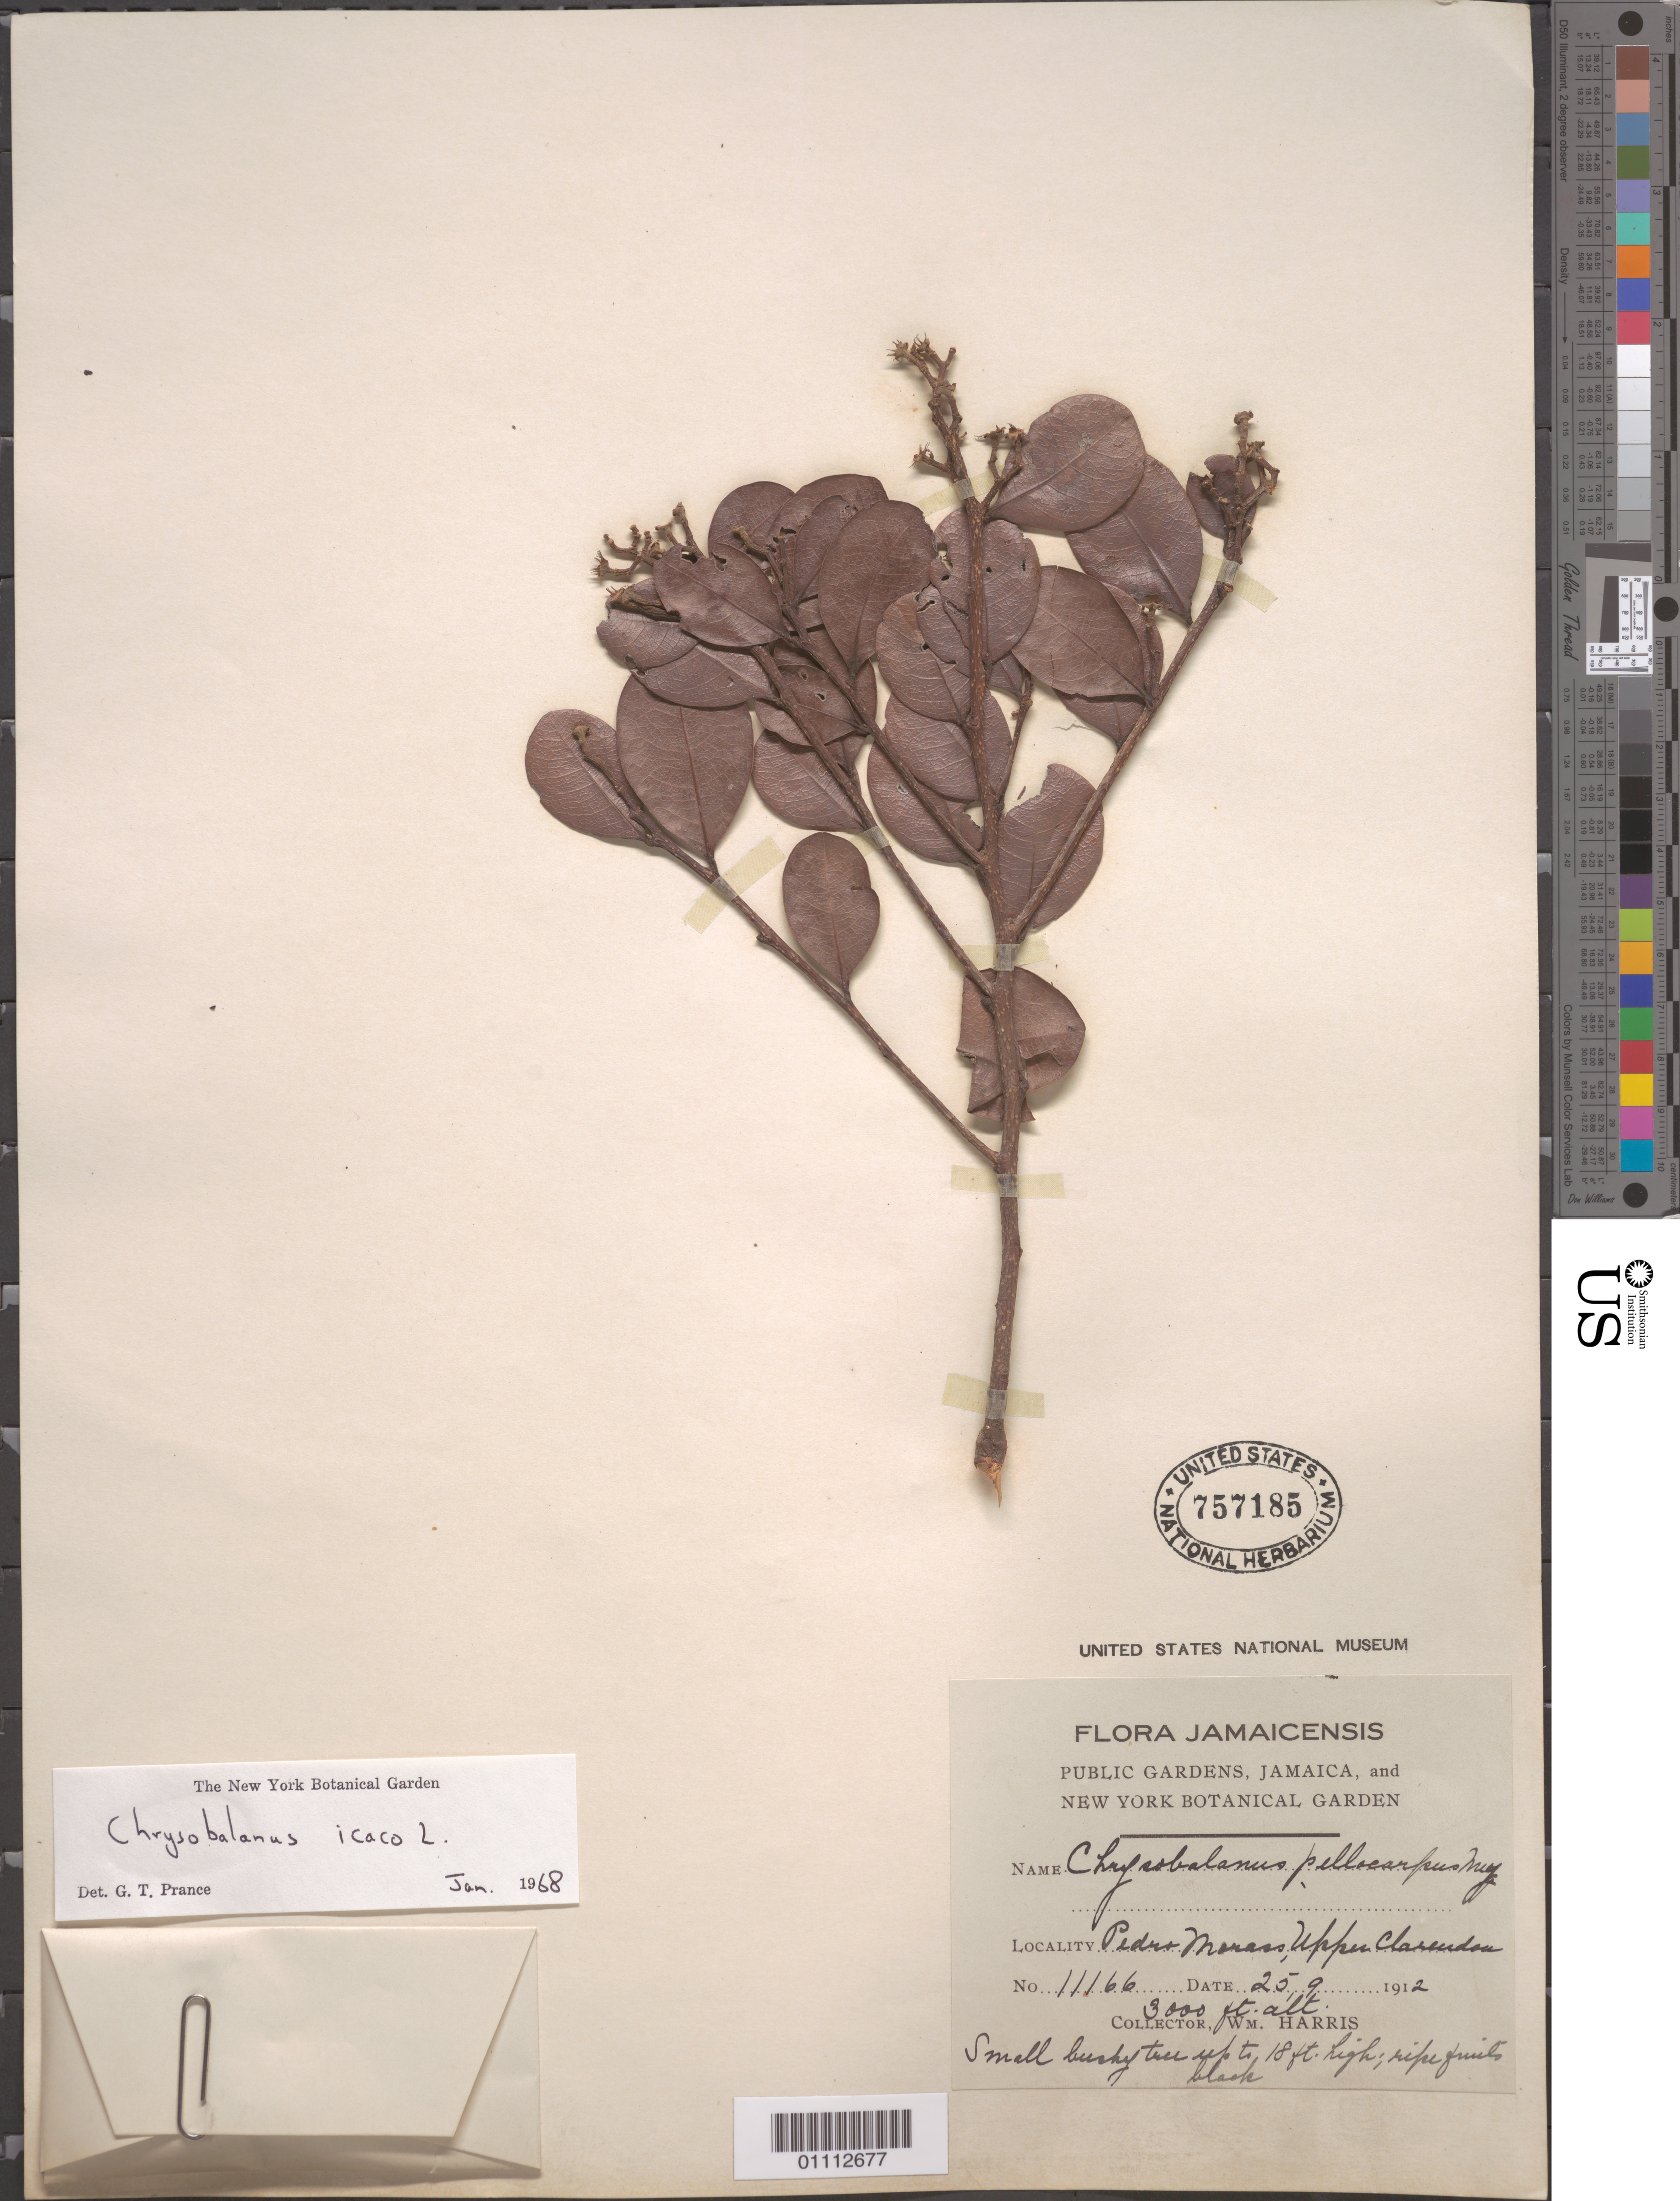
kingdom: Plantae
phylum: Tracheophyta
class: Magnoliopsida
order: Malpighiales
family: Chrysobalanaceae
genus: Chrysobalanus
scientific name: Chrysobalanus icaco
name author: L.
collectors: W. Harris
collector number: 11166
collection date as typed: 25 Sep 1912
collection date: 1912-09-25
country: Jamaica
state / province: Clarendon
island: Jamaica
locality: Pedur Morano, Upper Clarendence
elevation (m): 914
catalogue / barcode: US 757185